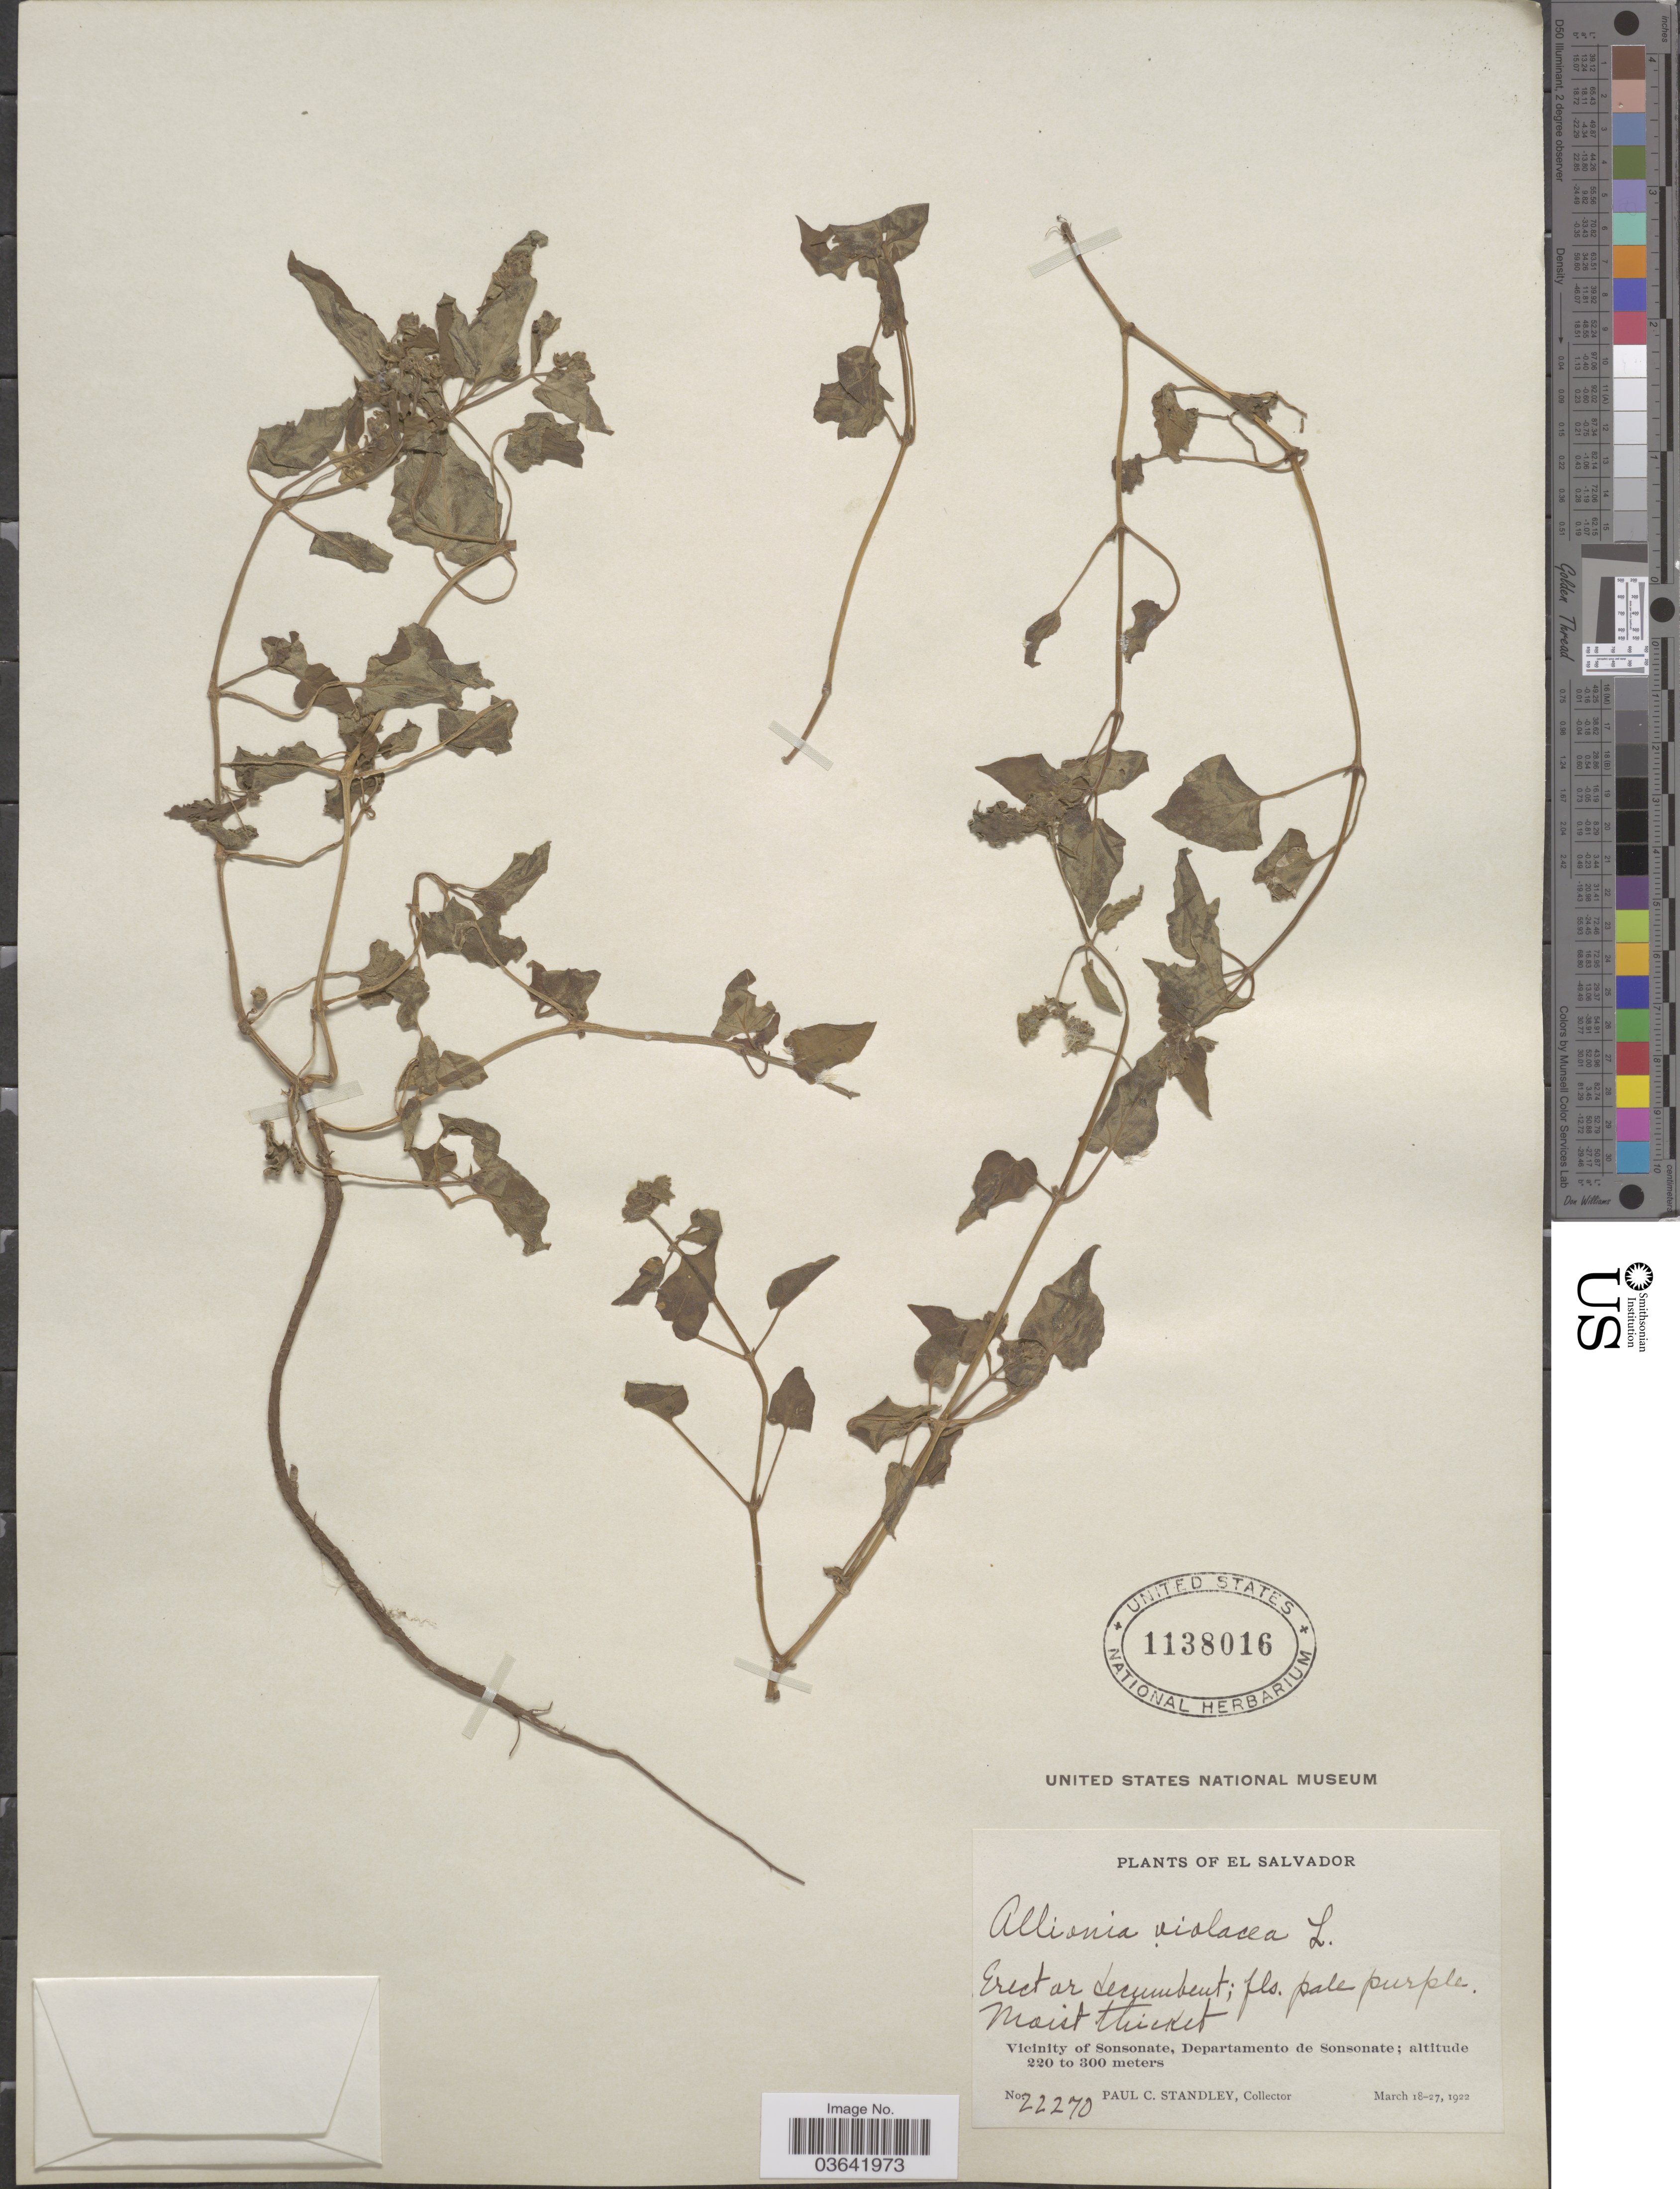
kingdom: Plantae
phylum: Tracheophyta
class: Magnoliopsida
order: Caryophyllales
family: Nyctaginaceae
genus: Mirabilis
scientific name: Mirabilis violacea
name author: (L.) Heimerl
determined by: Strong, Mark T., (BOT), Smithsonian Institution - National Museum of Natural History (UNITED STATES)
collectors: P. C. Standley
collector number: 22270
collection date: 1922-03-18/1922-03-27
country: El Salvador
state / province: Sonsonate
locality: Vicinity of Sonsonate, Departamento de Sonsonate.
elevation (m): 220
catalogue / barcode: US 1138016